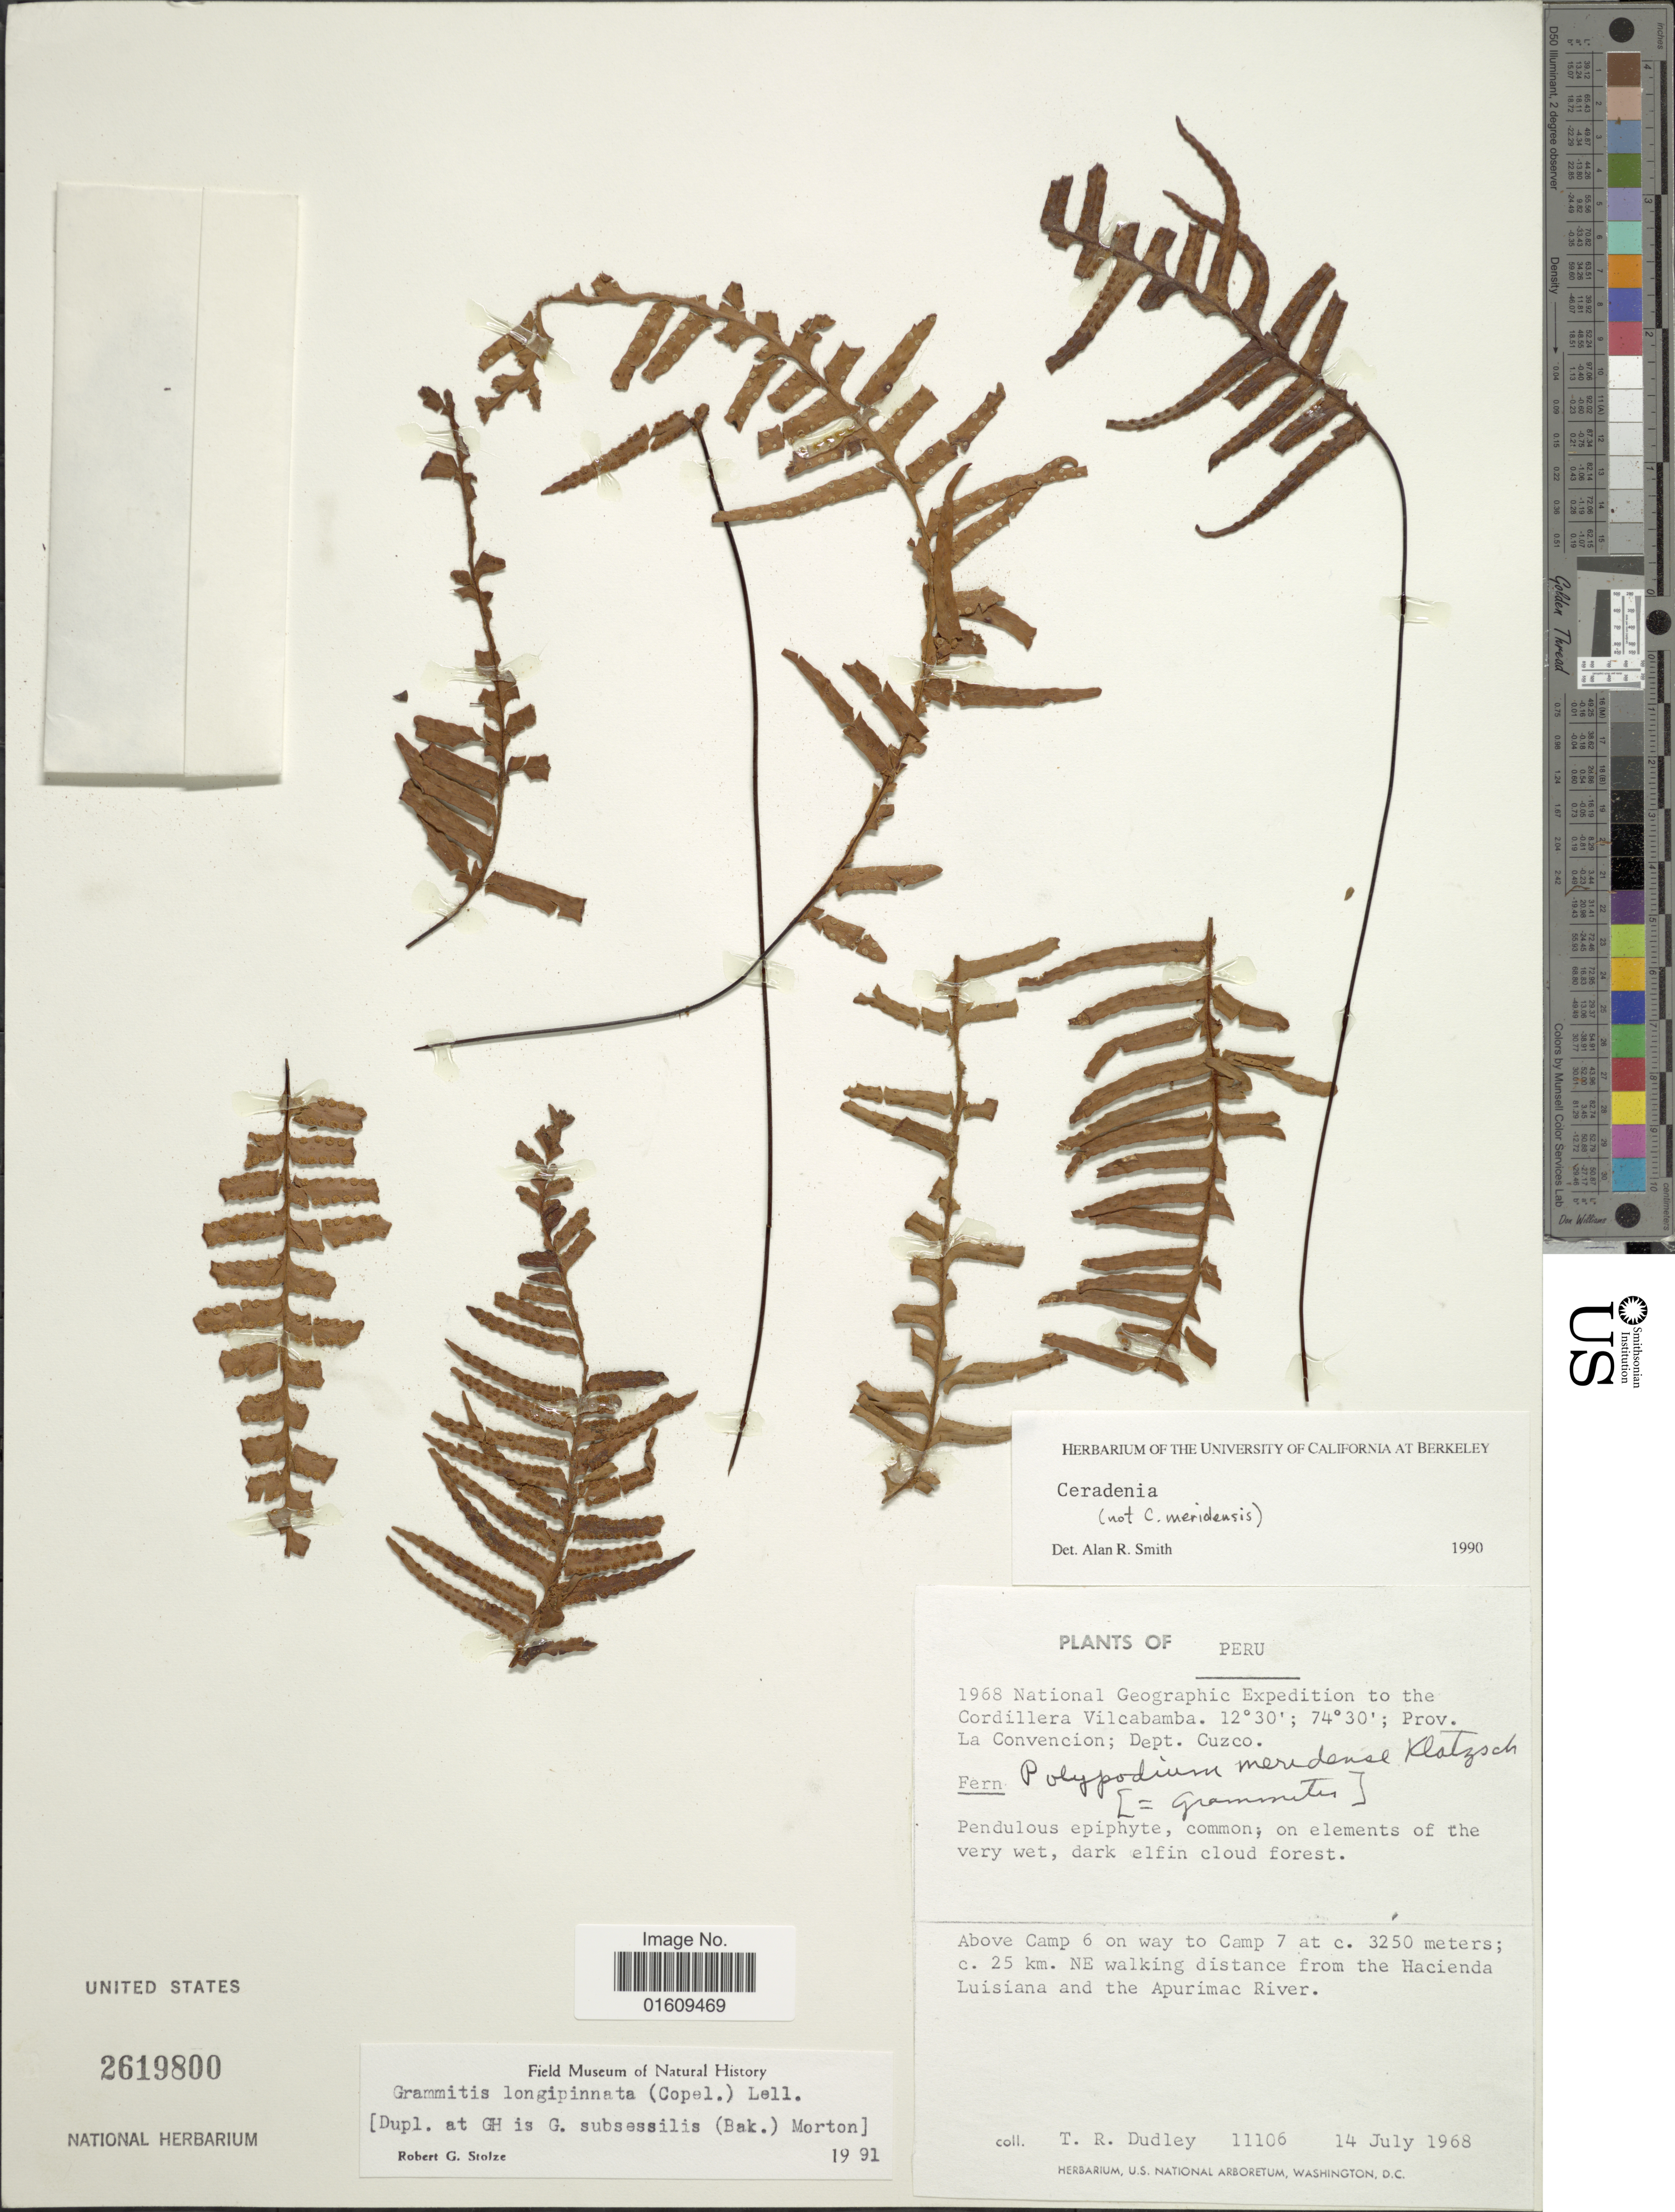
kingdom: Plantae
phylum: Tracheophyta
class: Polypodiopsida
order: Polypodiales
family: Polypodiaceae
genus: Ceradenia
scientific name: Ceradenia longipinnata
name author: (Copel.) L.E. Bishop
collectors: T. R. Dudley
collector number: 11106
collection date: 1968-07-14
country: Peru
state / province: Cusco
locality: Peru, above Camp 6 on way to Camp 7 at c. 25 km. NE walking distance from the Hacienda Luisiana and the Apurimac River.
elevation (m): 3250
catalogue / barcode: US 2619800